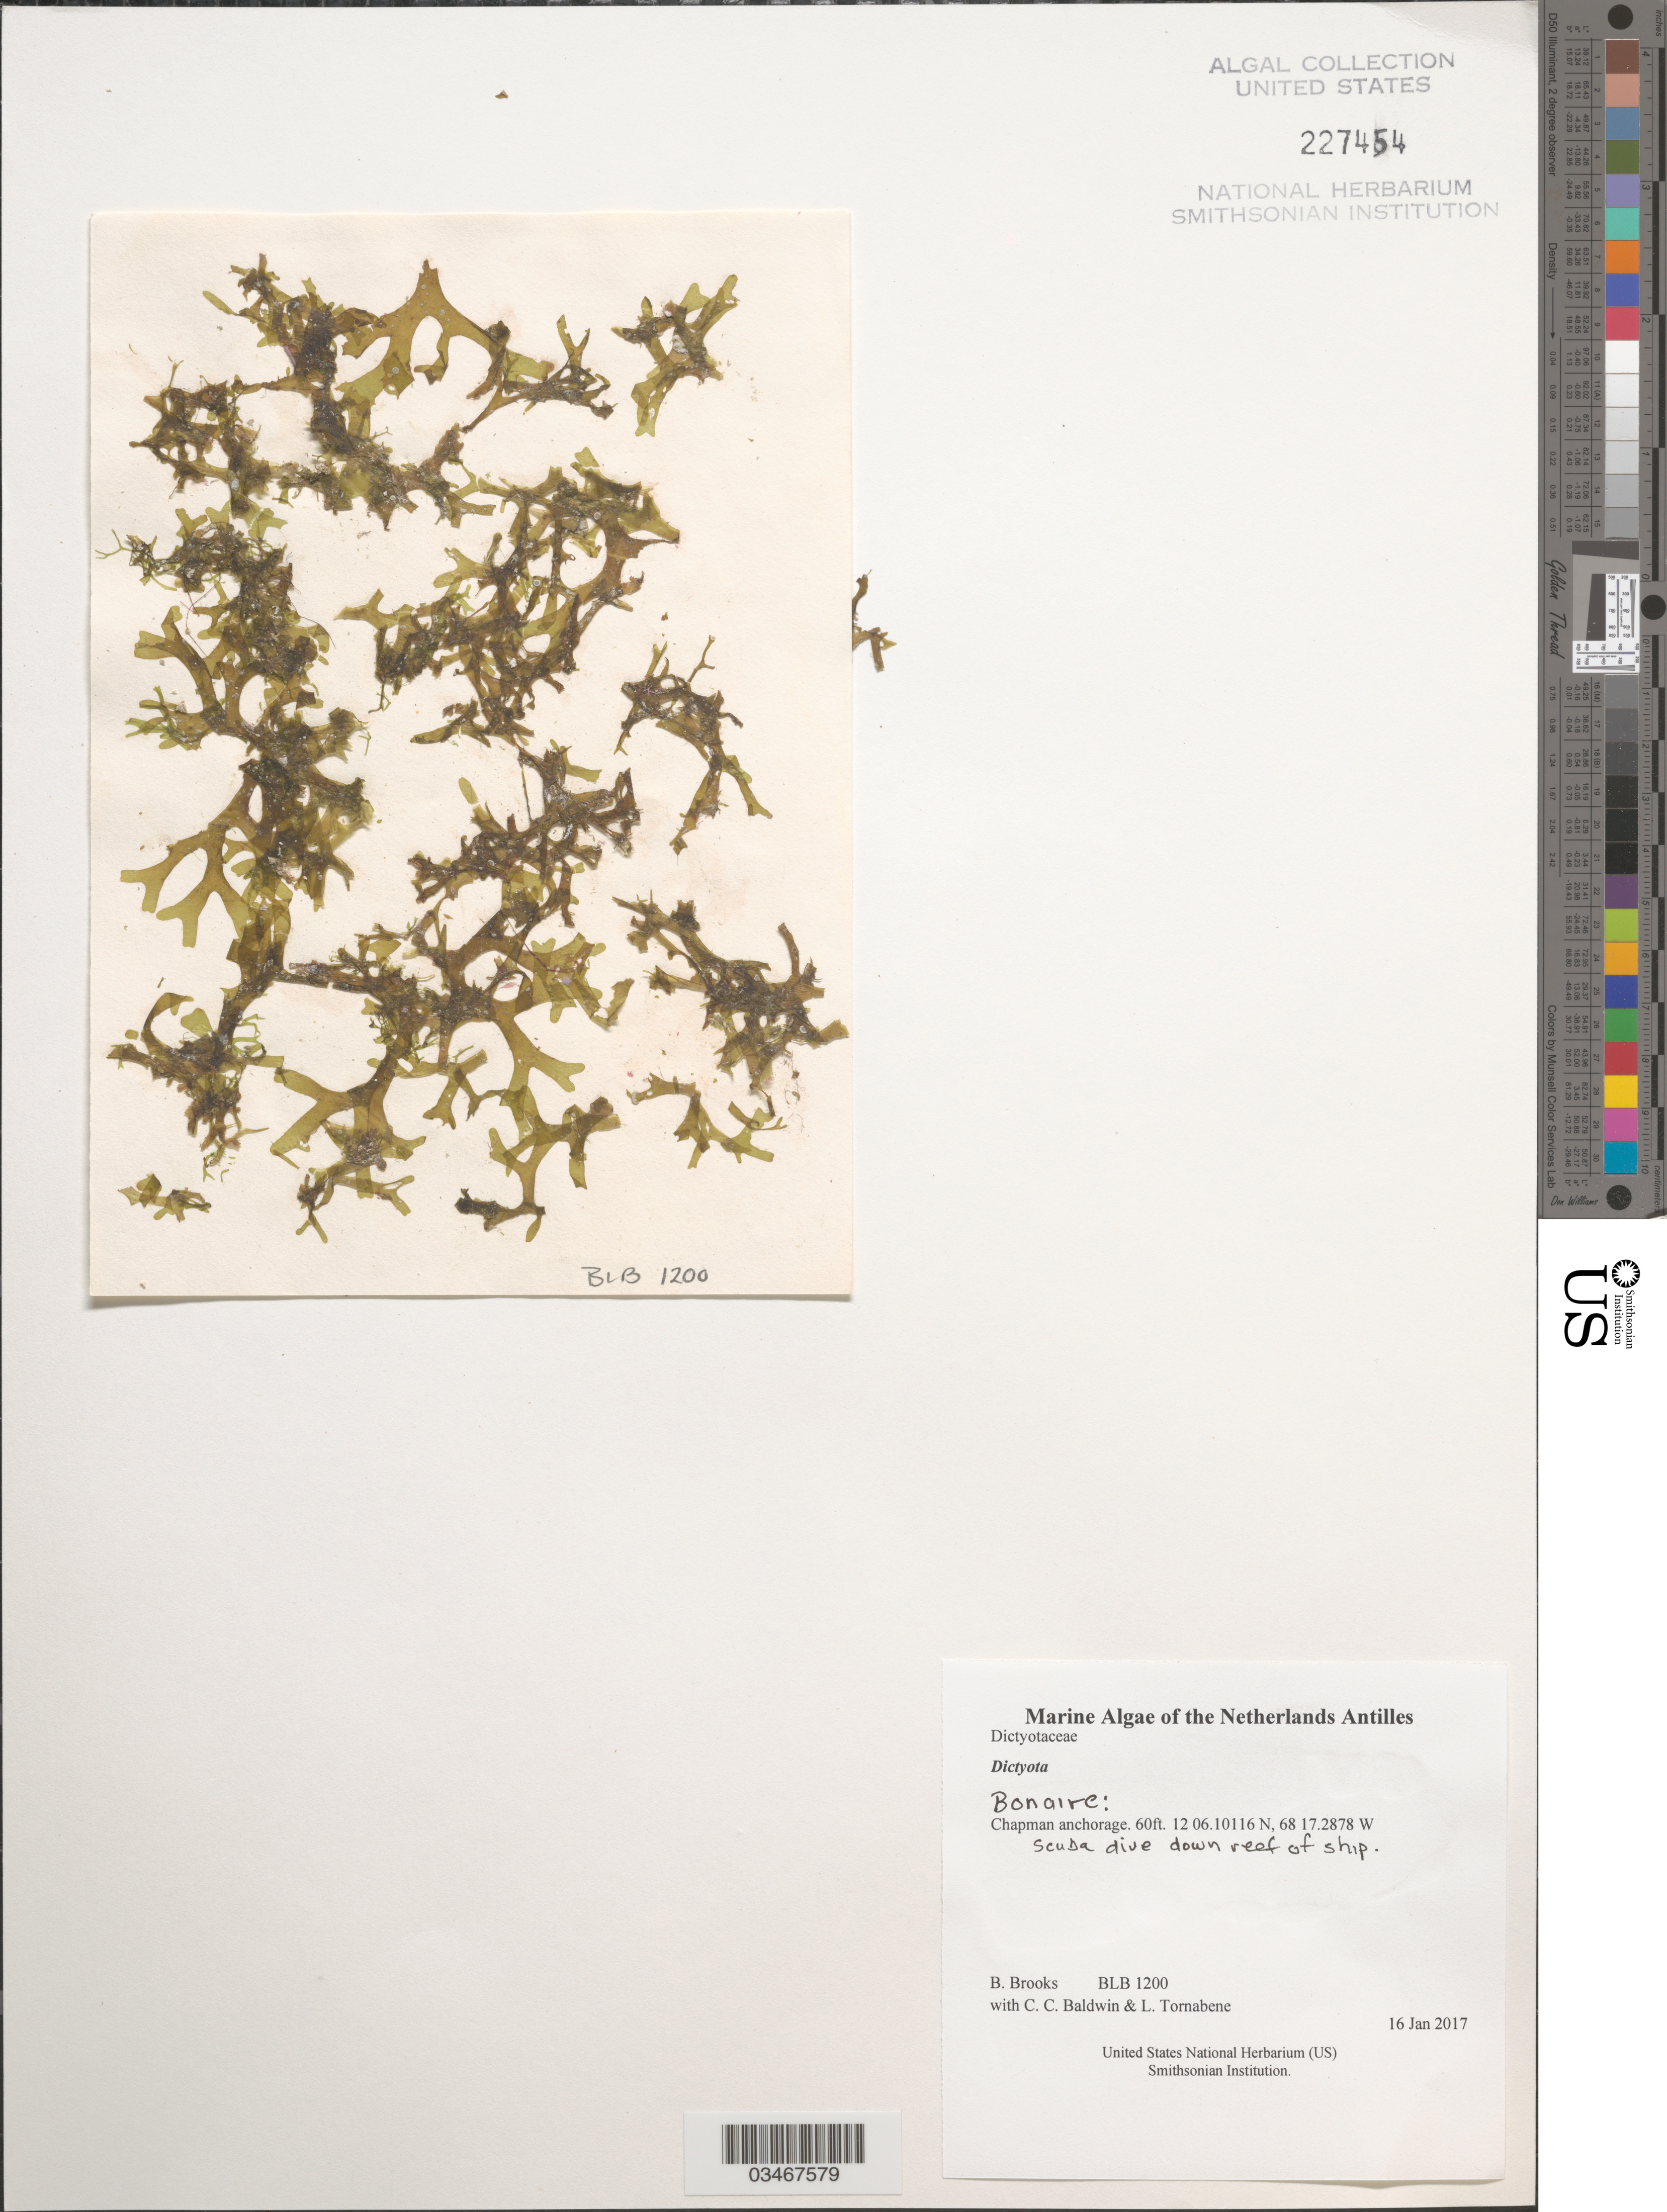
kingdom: Chromista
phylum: Ochrophyta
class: Phaeophyceae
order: Dictyotales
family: Dictyotaceae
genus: Dictyota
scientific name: Dictyota sp.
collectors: B. Brooks, C. C. Baldwin & L. Tornabene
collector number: BLB 1200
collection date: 2017-01-16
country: Netherlands Antilles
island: Bonaire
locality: Scuba dive down reef from ship anchorage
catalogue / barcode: US 227454